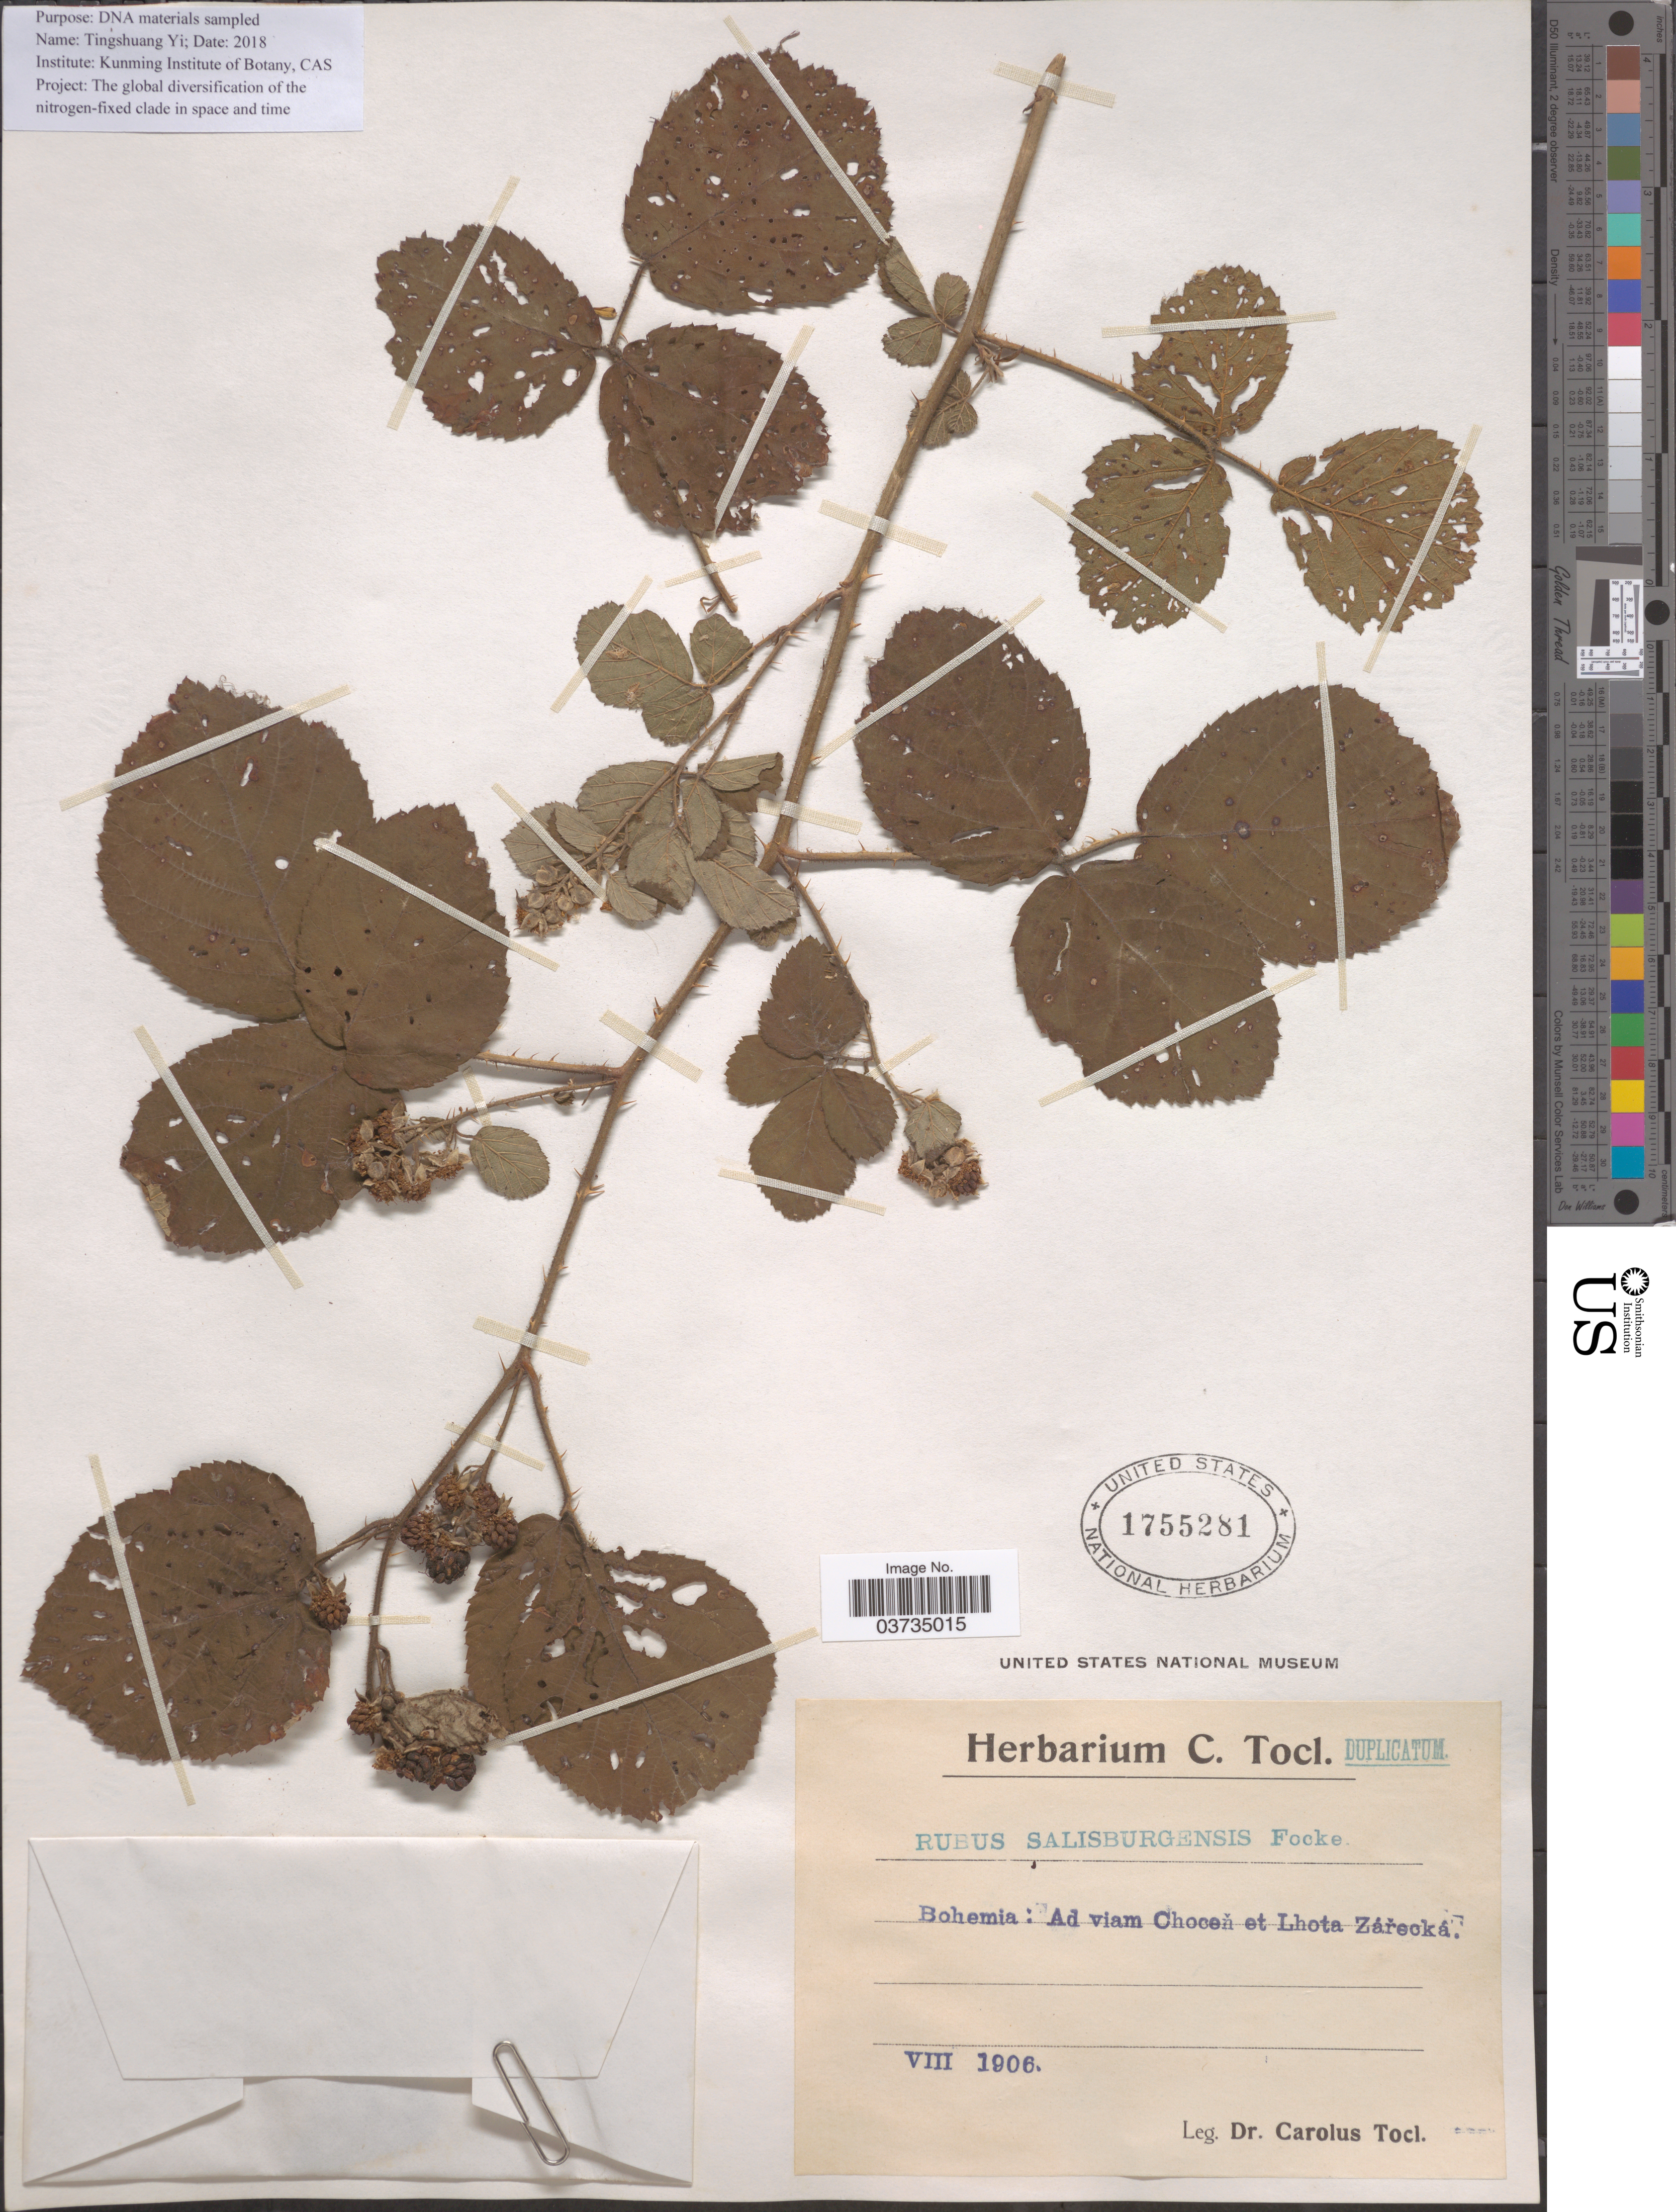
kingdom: Plantae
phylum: Tracheophyta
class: Magnoliopsida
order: Rosales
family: Rosaceae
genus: Rubus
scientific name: Rubus salisburgensis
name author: Focke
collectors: K. Tocl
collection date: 1906-07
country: Czechia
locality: Bohemia: Ad viam Choceň et Lhota Zářecká.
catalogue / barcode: US 1755281